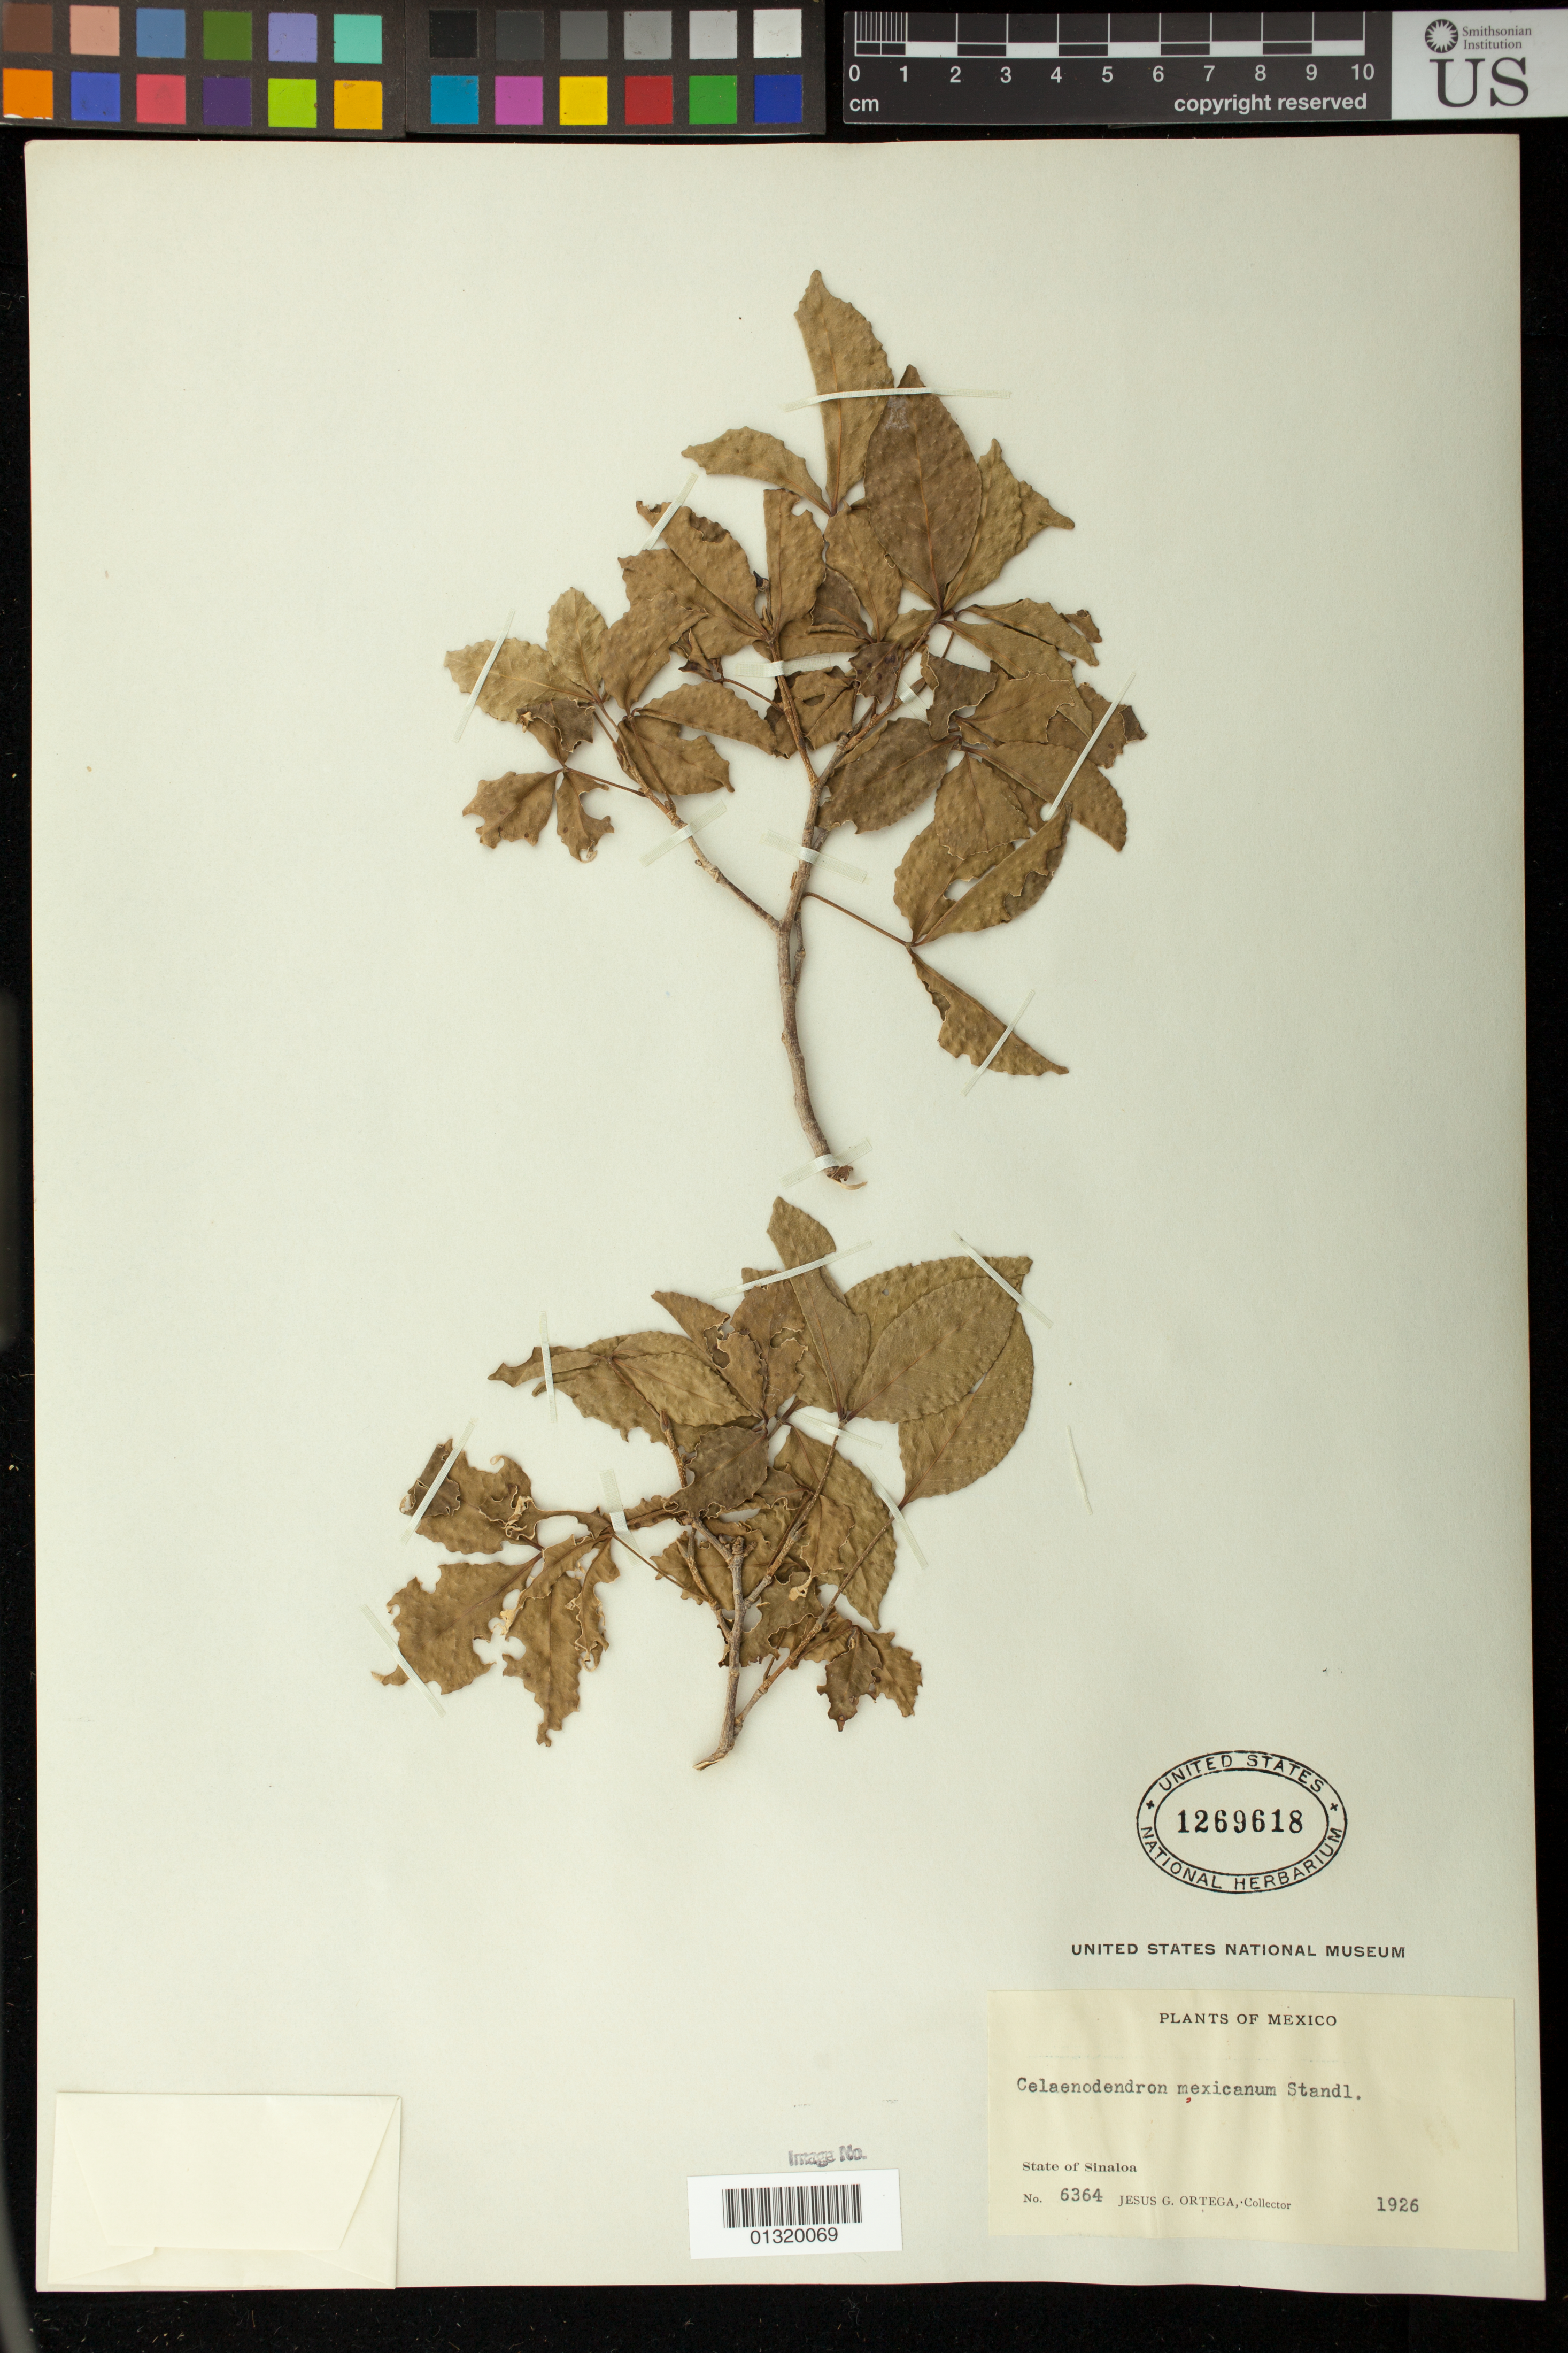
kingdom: Plantae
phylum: Tracheophyta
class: Magnoliopsida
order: Malpighiales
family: Picrodendraceae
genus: Celaenodendron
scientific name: Celaenodendron mexicanum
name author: Standl.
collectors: J. Ortega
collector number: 6364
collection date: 1926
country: Mexico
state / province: Sinaloa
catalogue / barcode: US 1269618